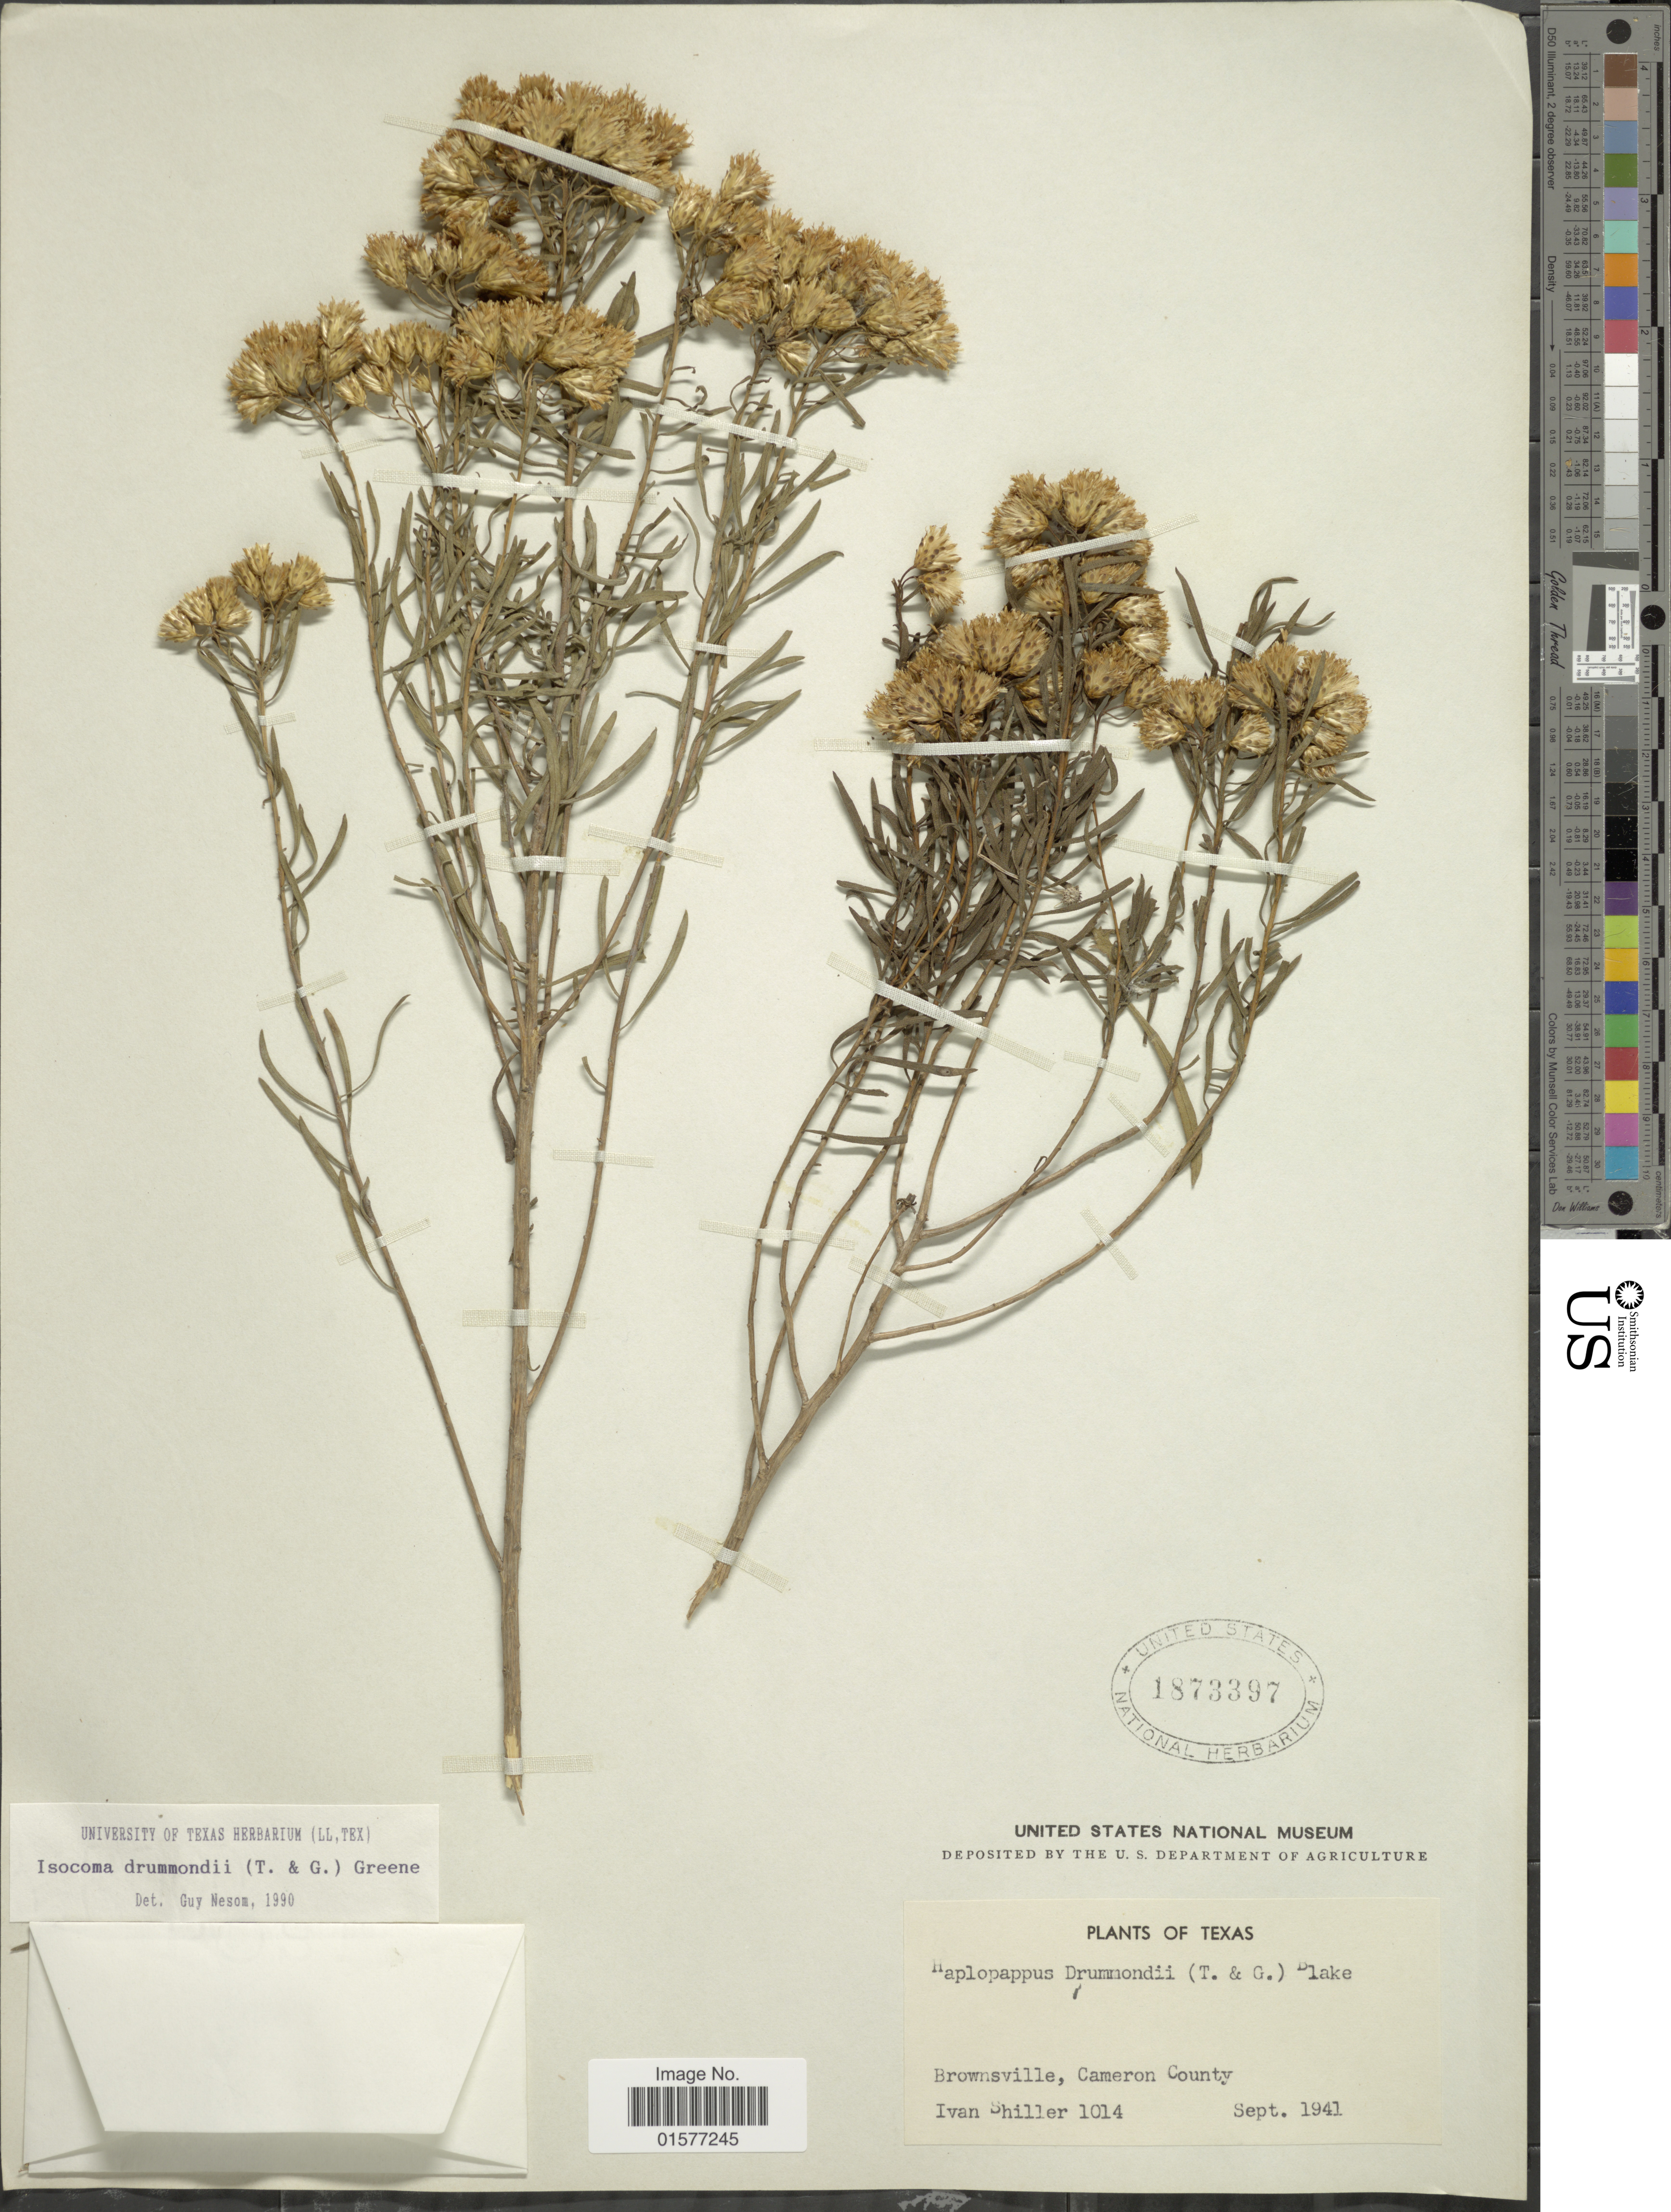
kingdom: Plantae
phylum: Tracheophyta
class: Magnoliopsida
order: Asterales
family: Asteraceae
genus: Isocoma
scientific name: Isocoma drummondii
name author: (Torr. & A. Gray) Greene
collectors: I. Shiller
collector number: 1014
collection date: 1941-09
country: United States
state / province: Texas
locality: Brownsville, Cameron County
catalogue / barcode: US 1873397